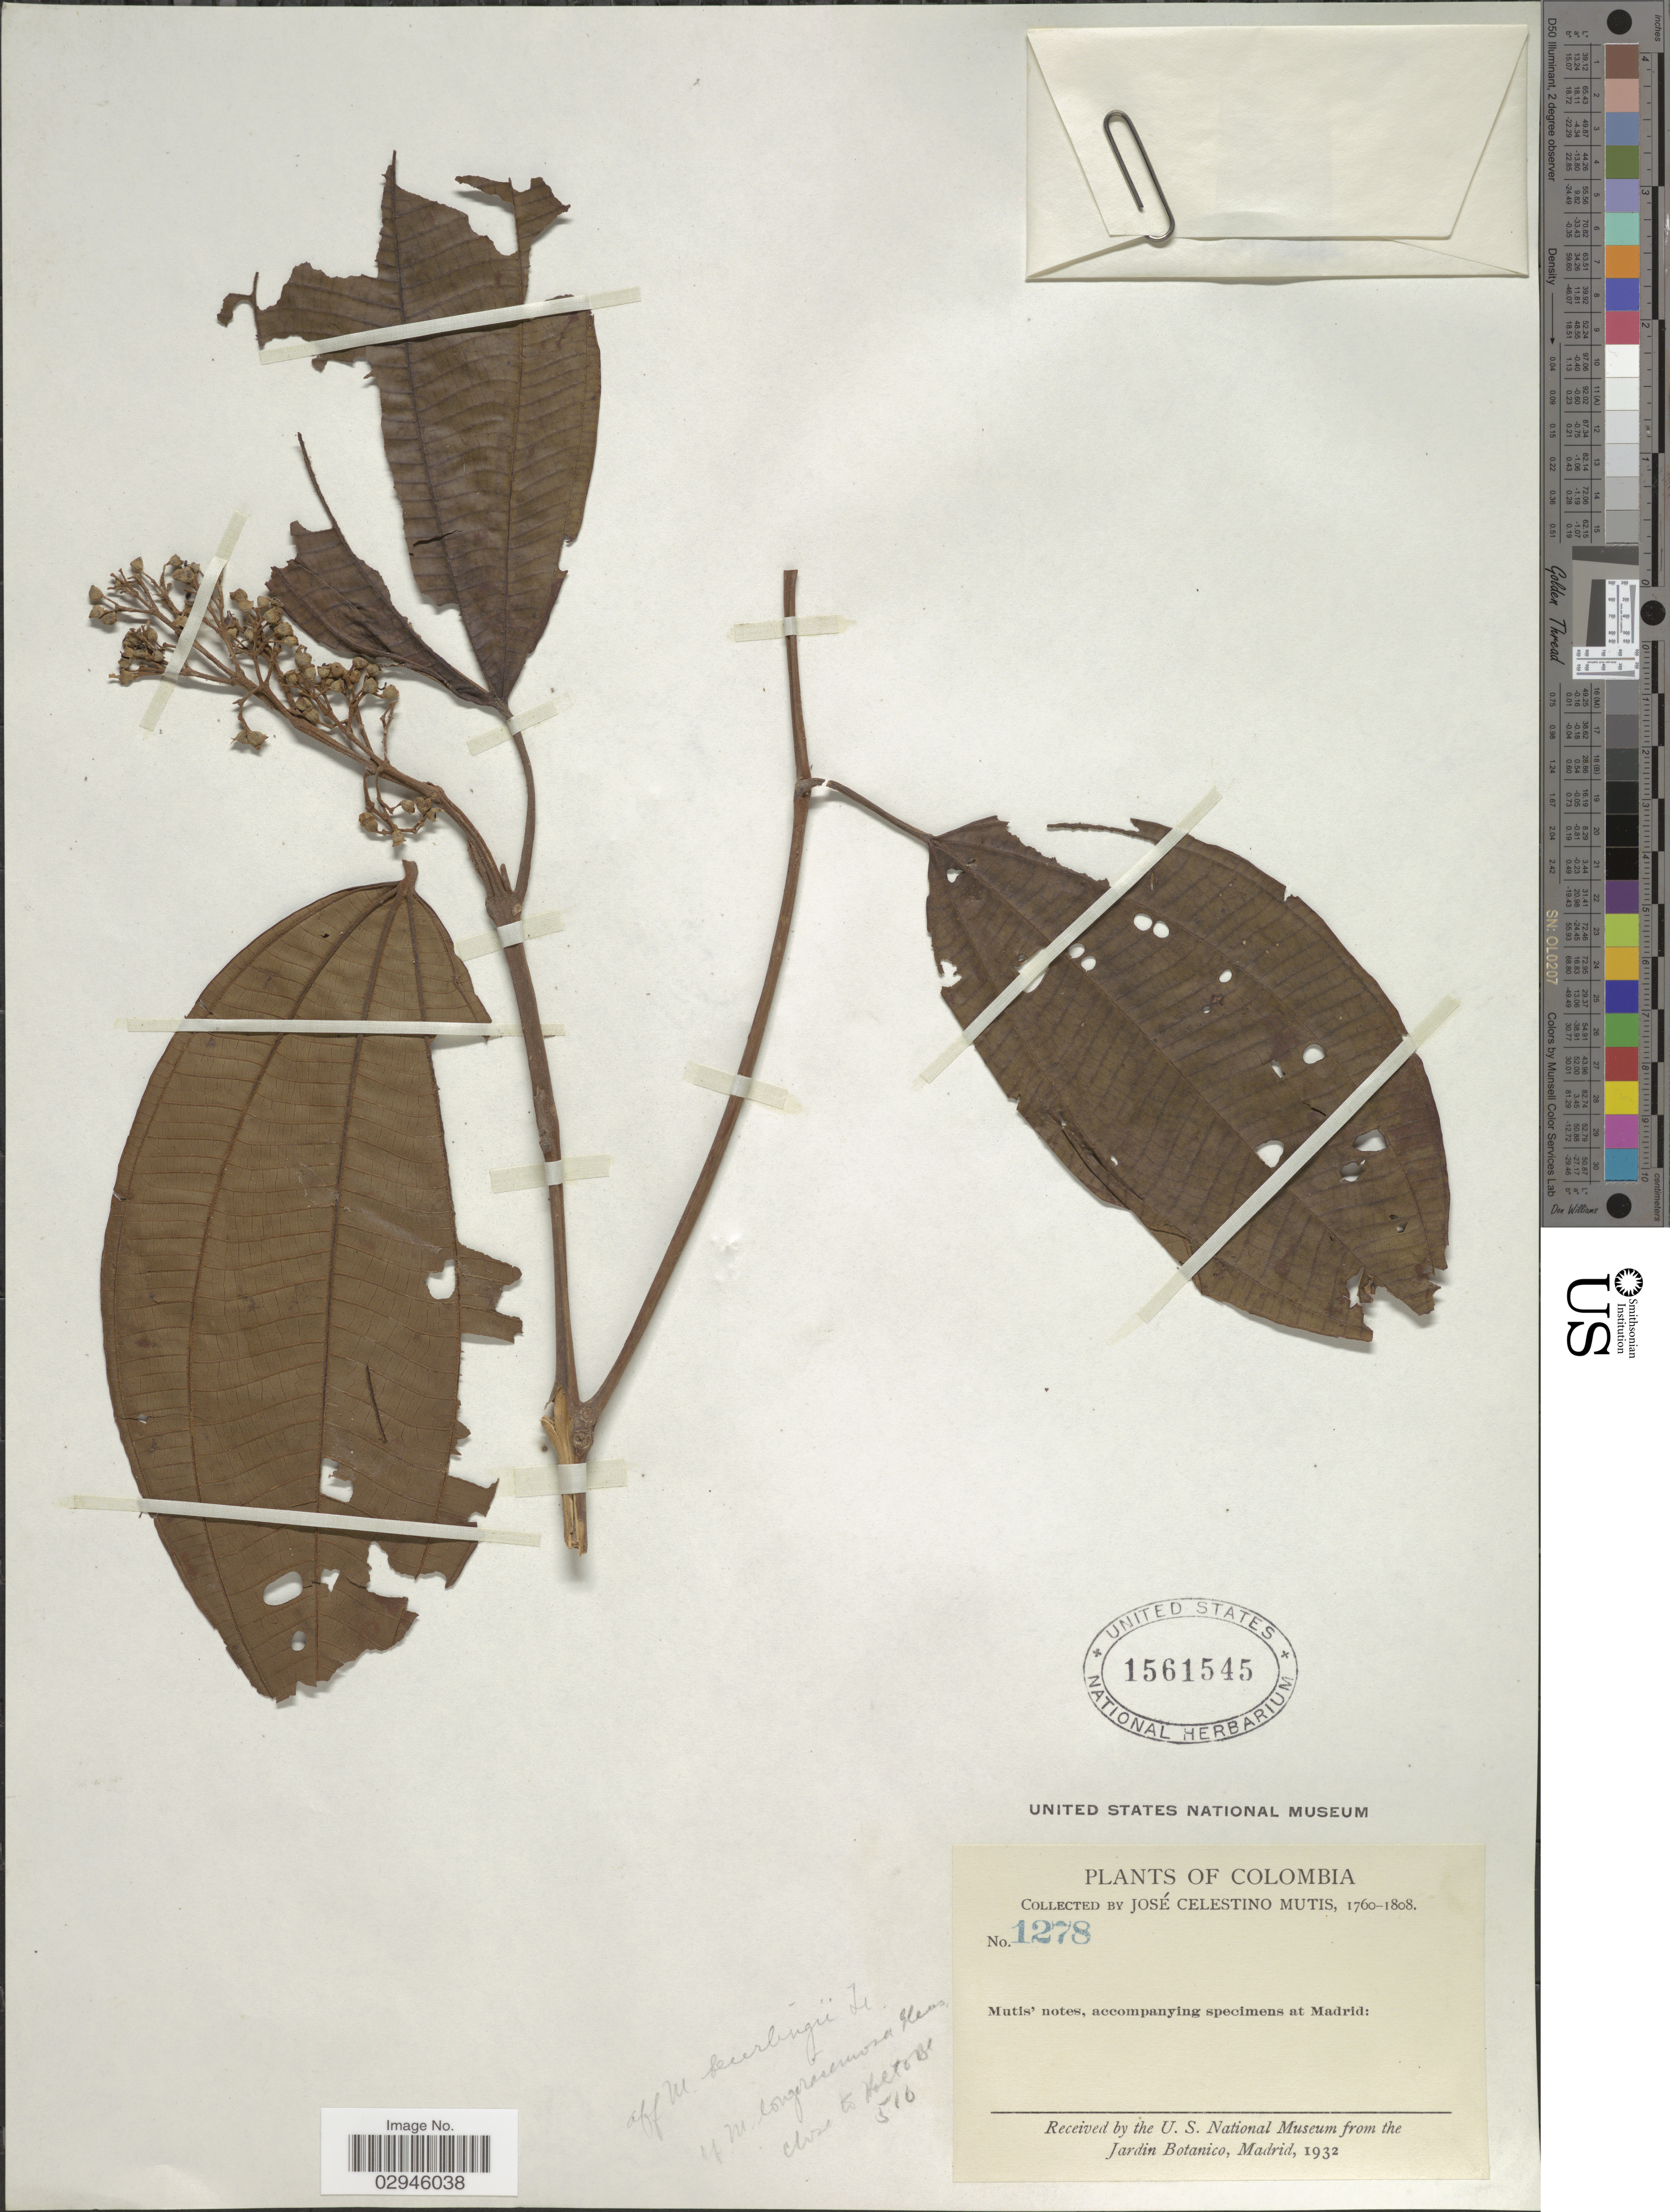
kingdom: Plantae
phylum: Tracheophyta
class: Magnoliopsida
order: Myrtales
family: Melastomataceae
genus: Miconia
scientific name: Miconia sp.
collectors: J. C. B. Mutis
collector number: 1278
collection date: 1760/1808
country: Colombia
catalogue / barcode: US 1561545